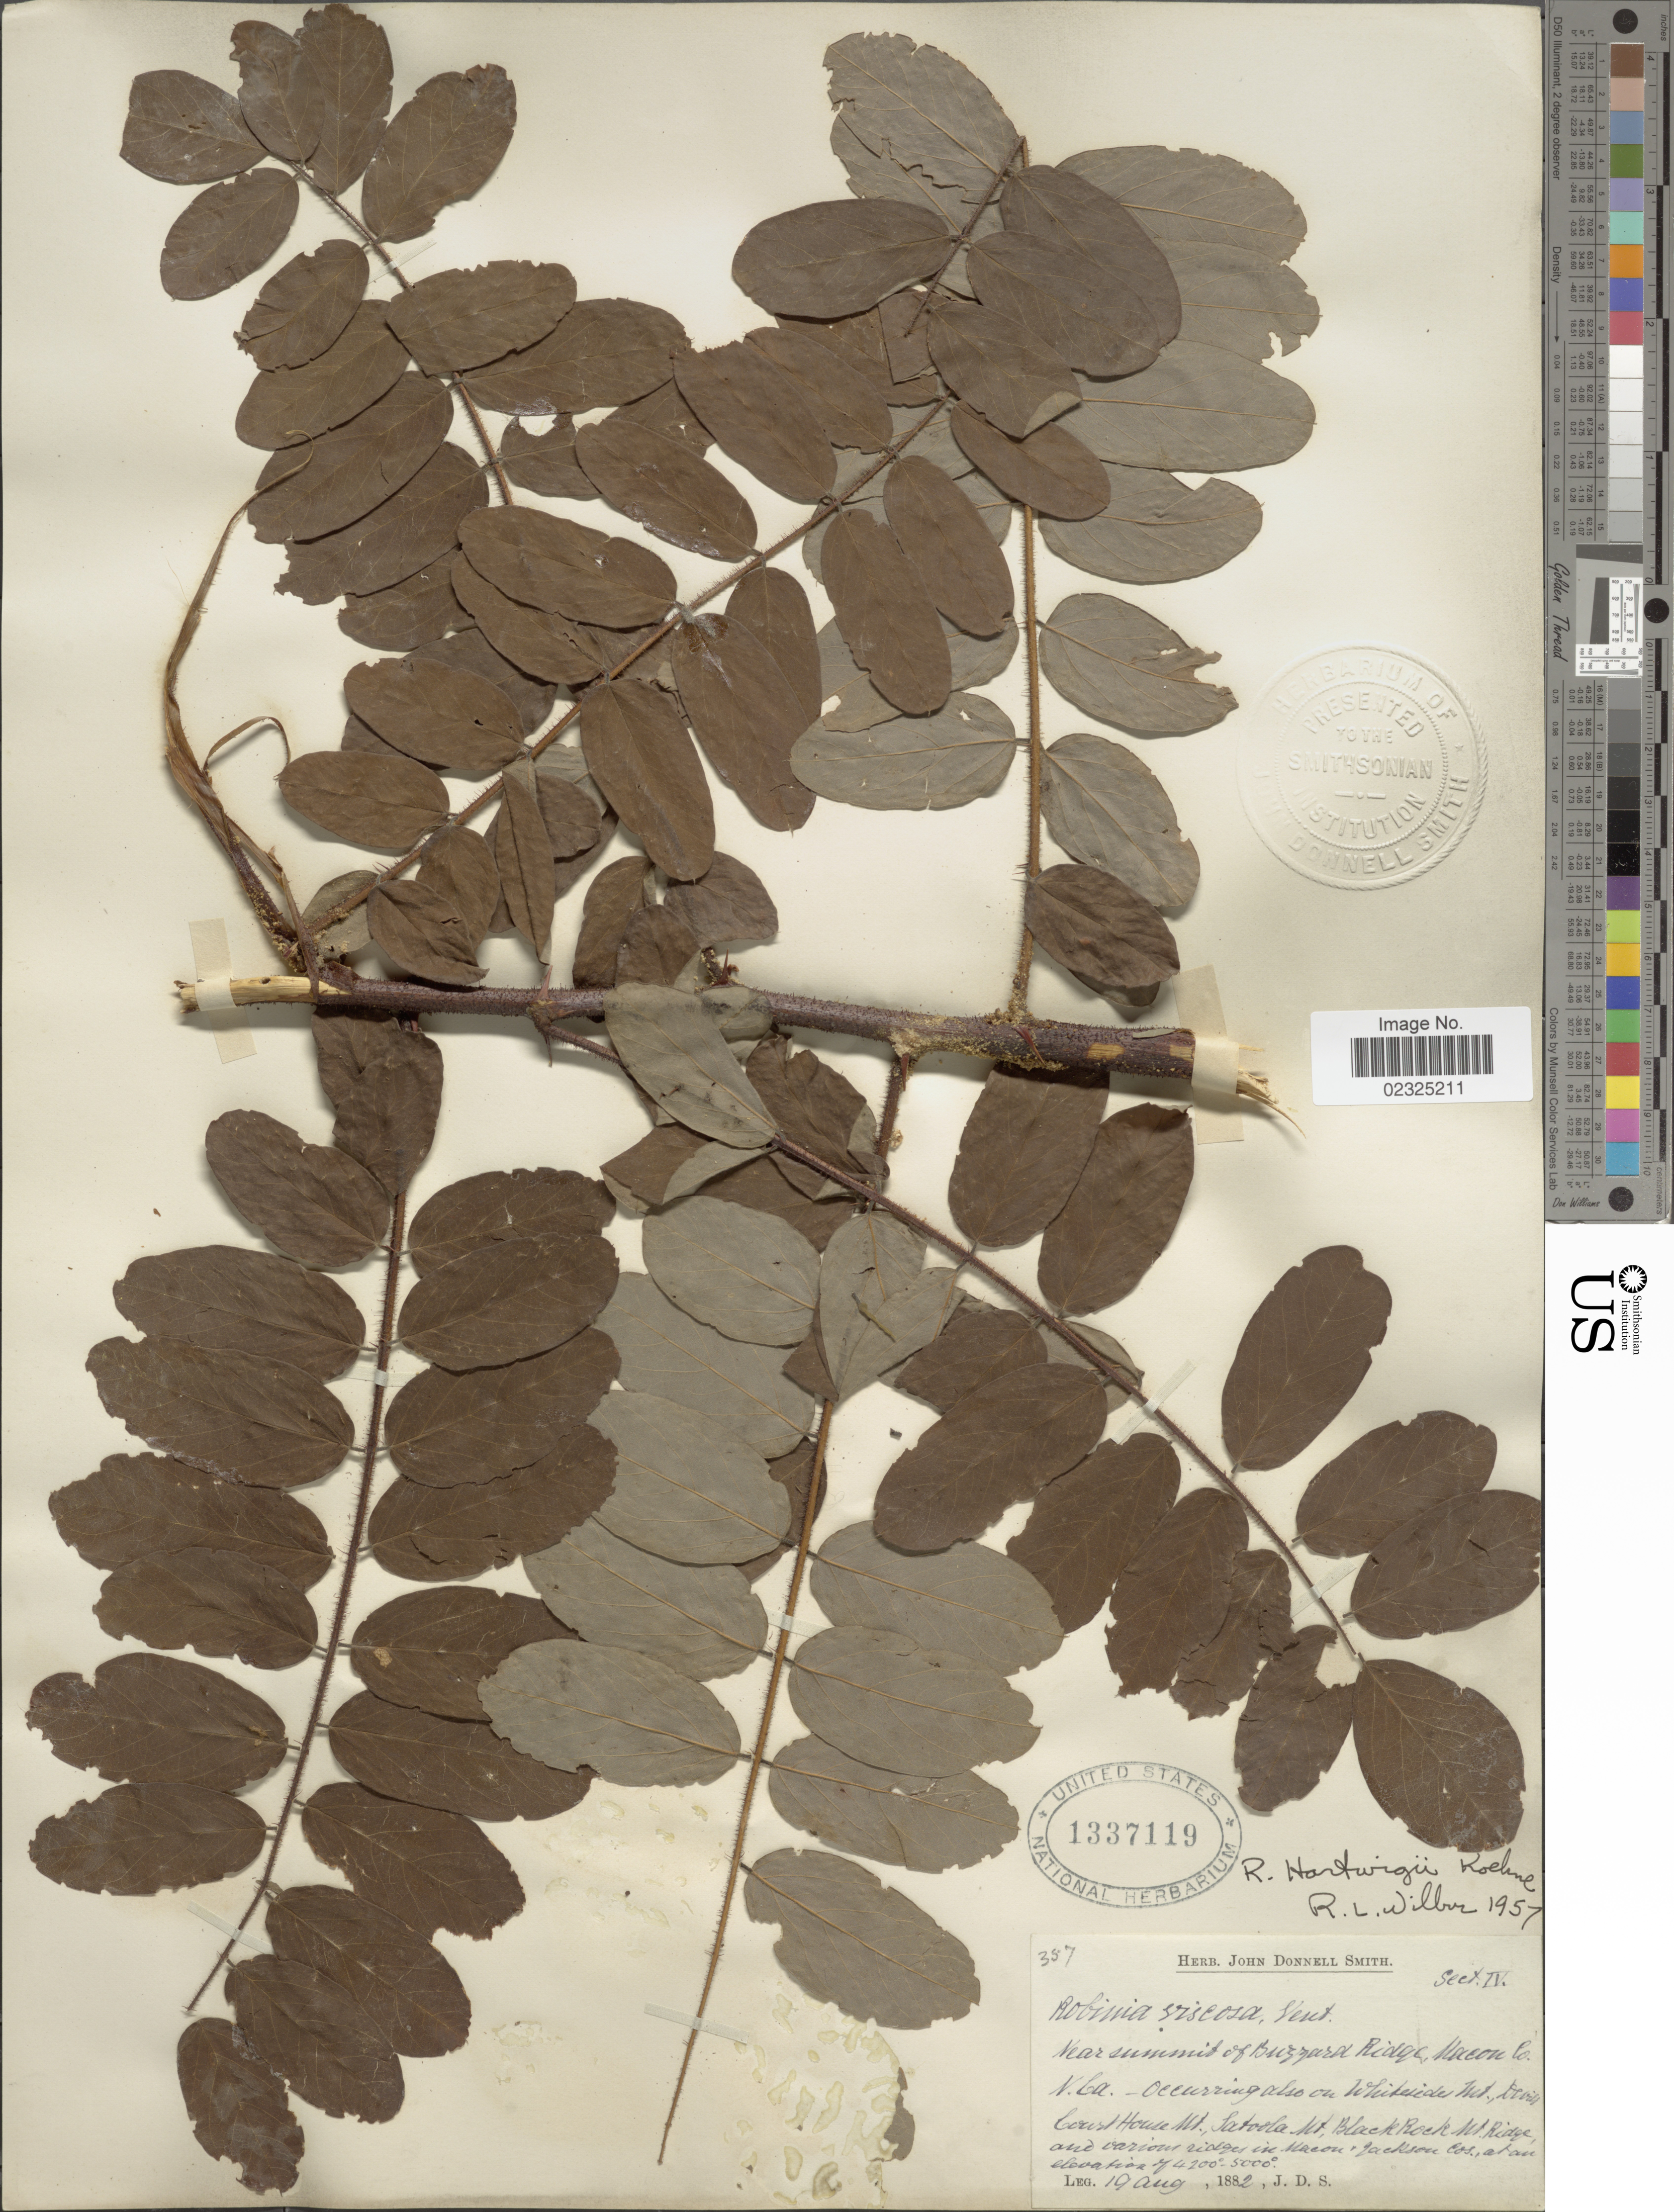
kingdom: Plantae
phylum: Tracheophyta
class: Magnoliopsida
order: Fabales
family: Fabaceae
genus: Robinia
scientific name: Robinia hartwigii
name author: Koehne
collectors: J. Donnell Smith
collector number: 357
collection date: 1882-08-19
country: United States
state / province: North Carolina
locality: Near summit of Buzzard Ridge, Macon Co.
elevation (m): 1280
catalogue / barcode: US 1337119